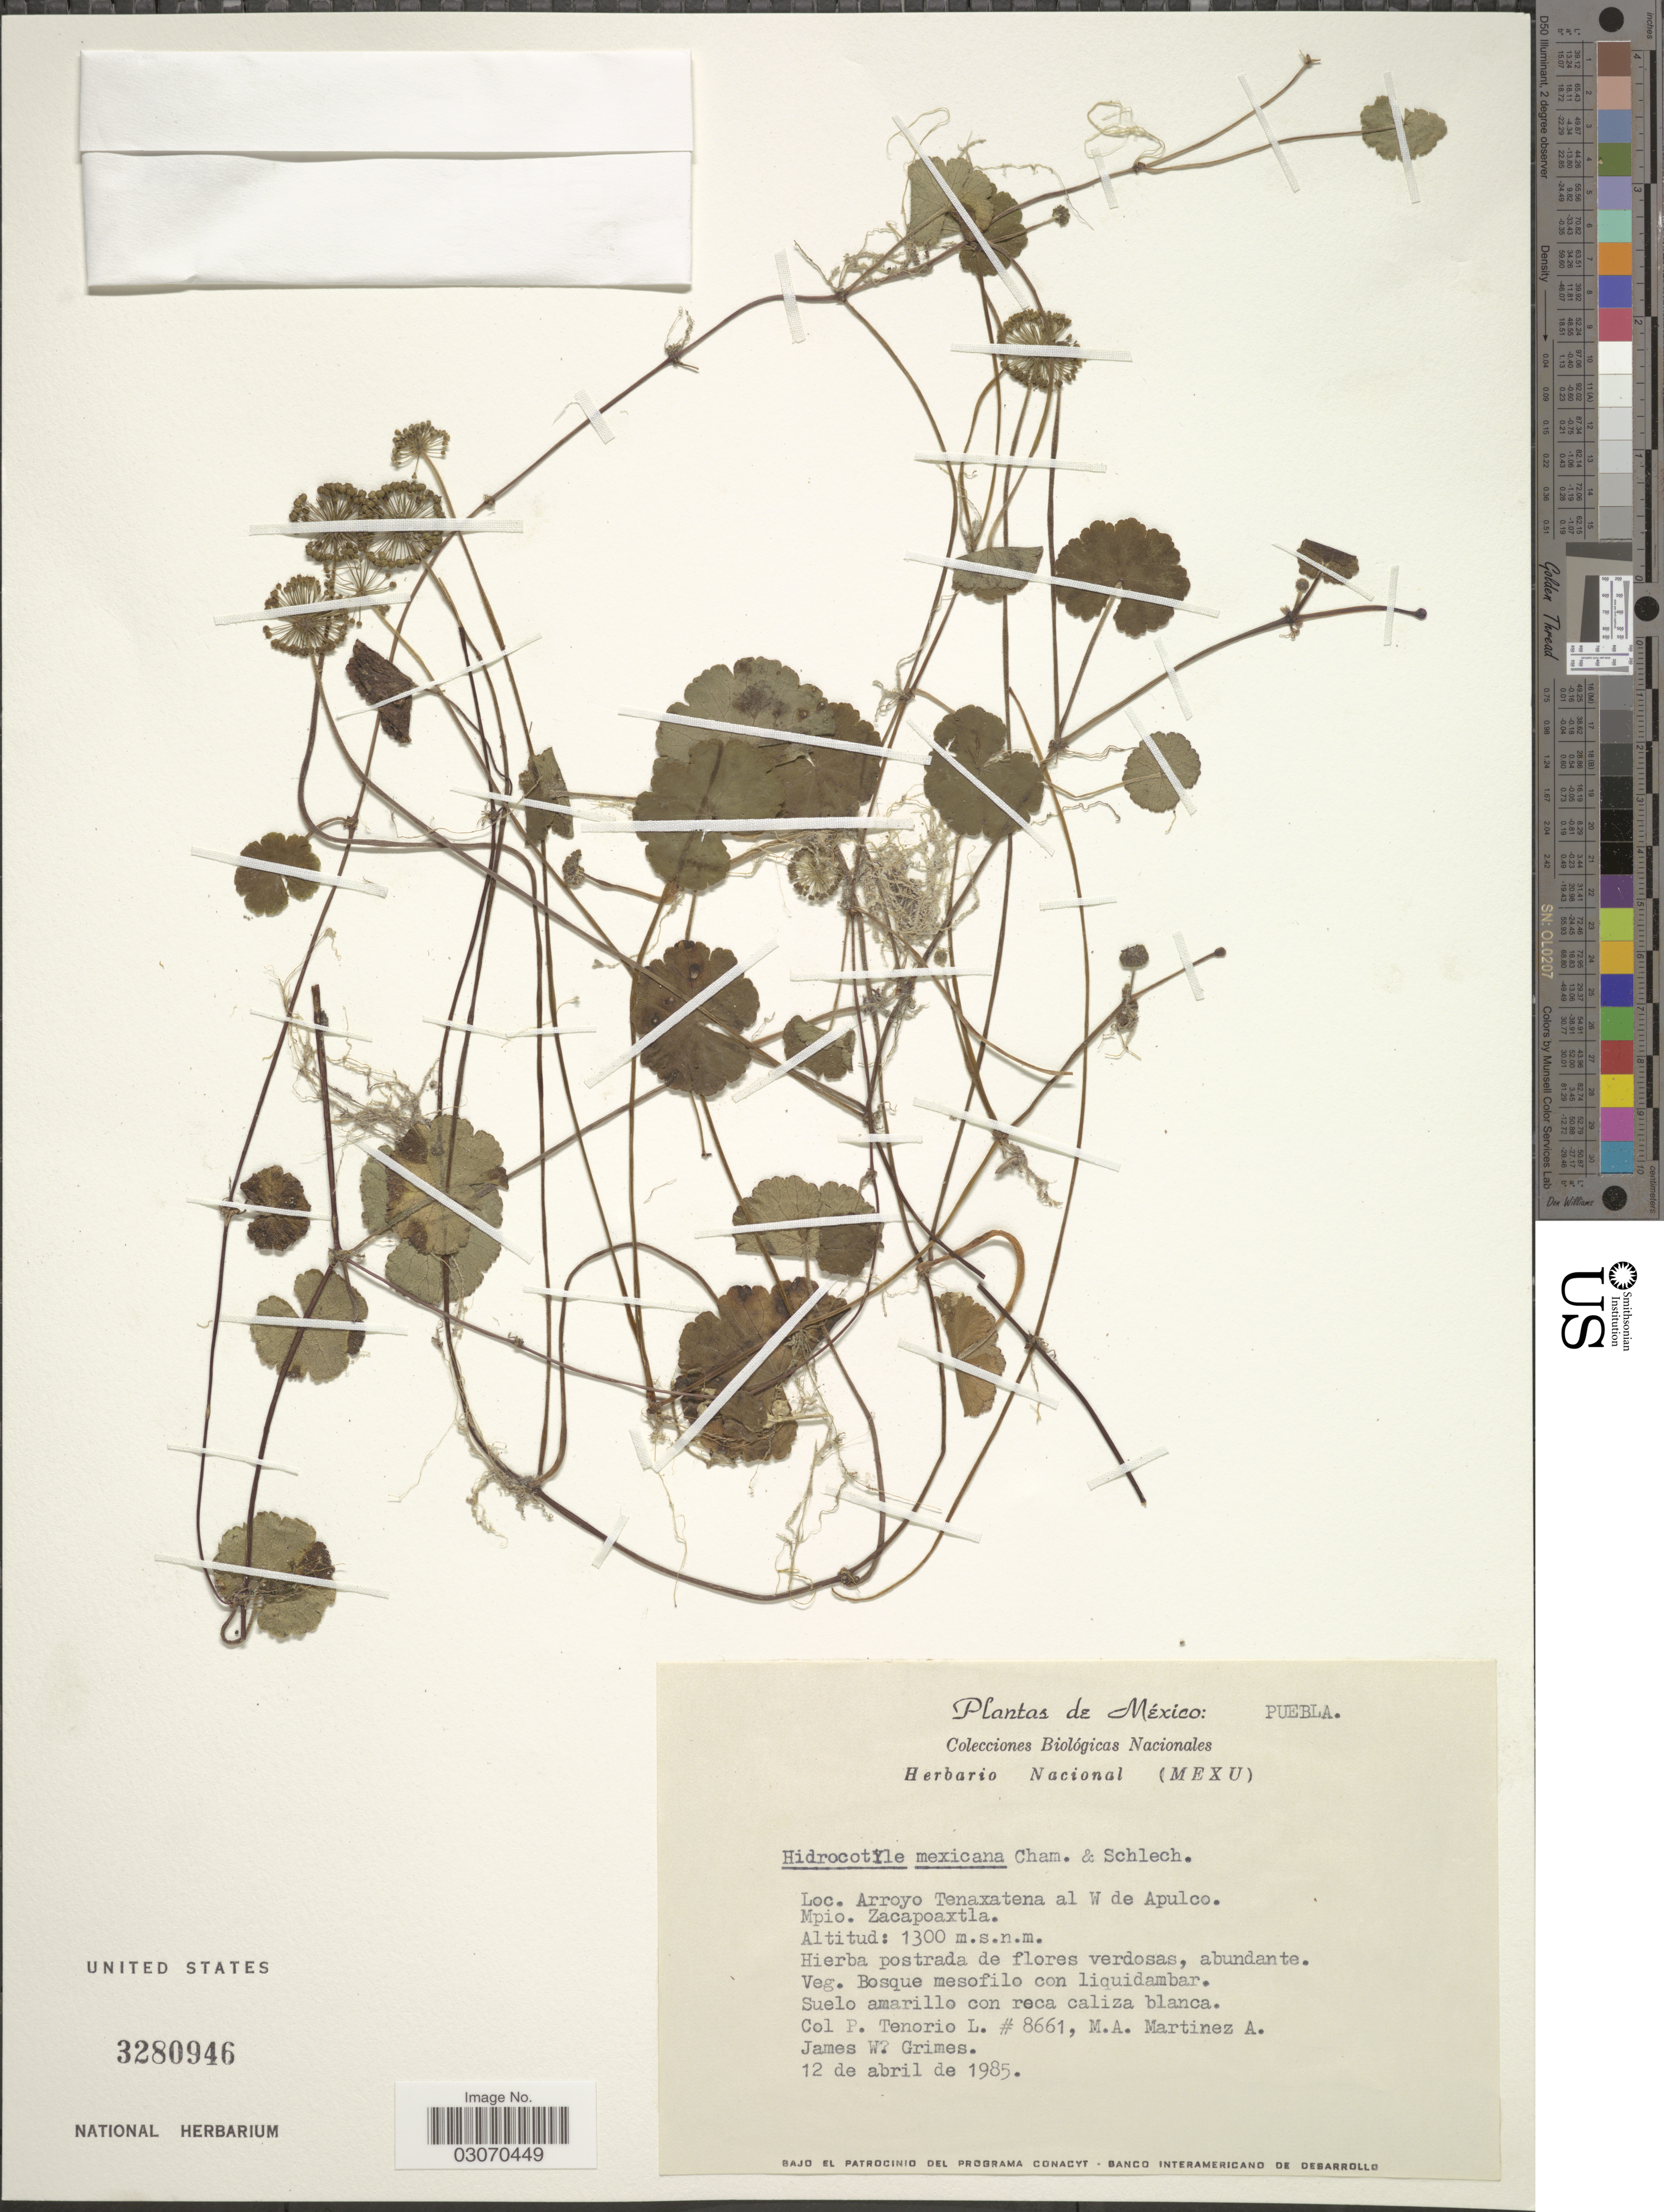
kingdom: Plantae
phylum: Tracheophyta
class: Magnoliopsida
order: Apiales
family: Araliaceae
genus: Hydrocotyle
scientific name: Hydrocotyle mexicana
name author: Schltdl. & Cham.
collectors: P. Tenorio L., M. A. Martínez Alfaro & J. W. Grimes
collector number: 8661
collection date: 1985-04-12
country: Mexico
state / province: Puebla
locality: Arroyo Tenaxatena al W de Apulco. Mpio. Zacapoaxtla.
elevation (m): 1300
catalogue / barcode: US 3280946